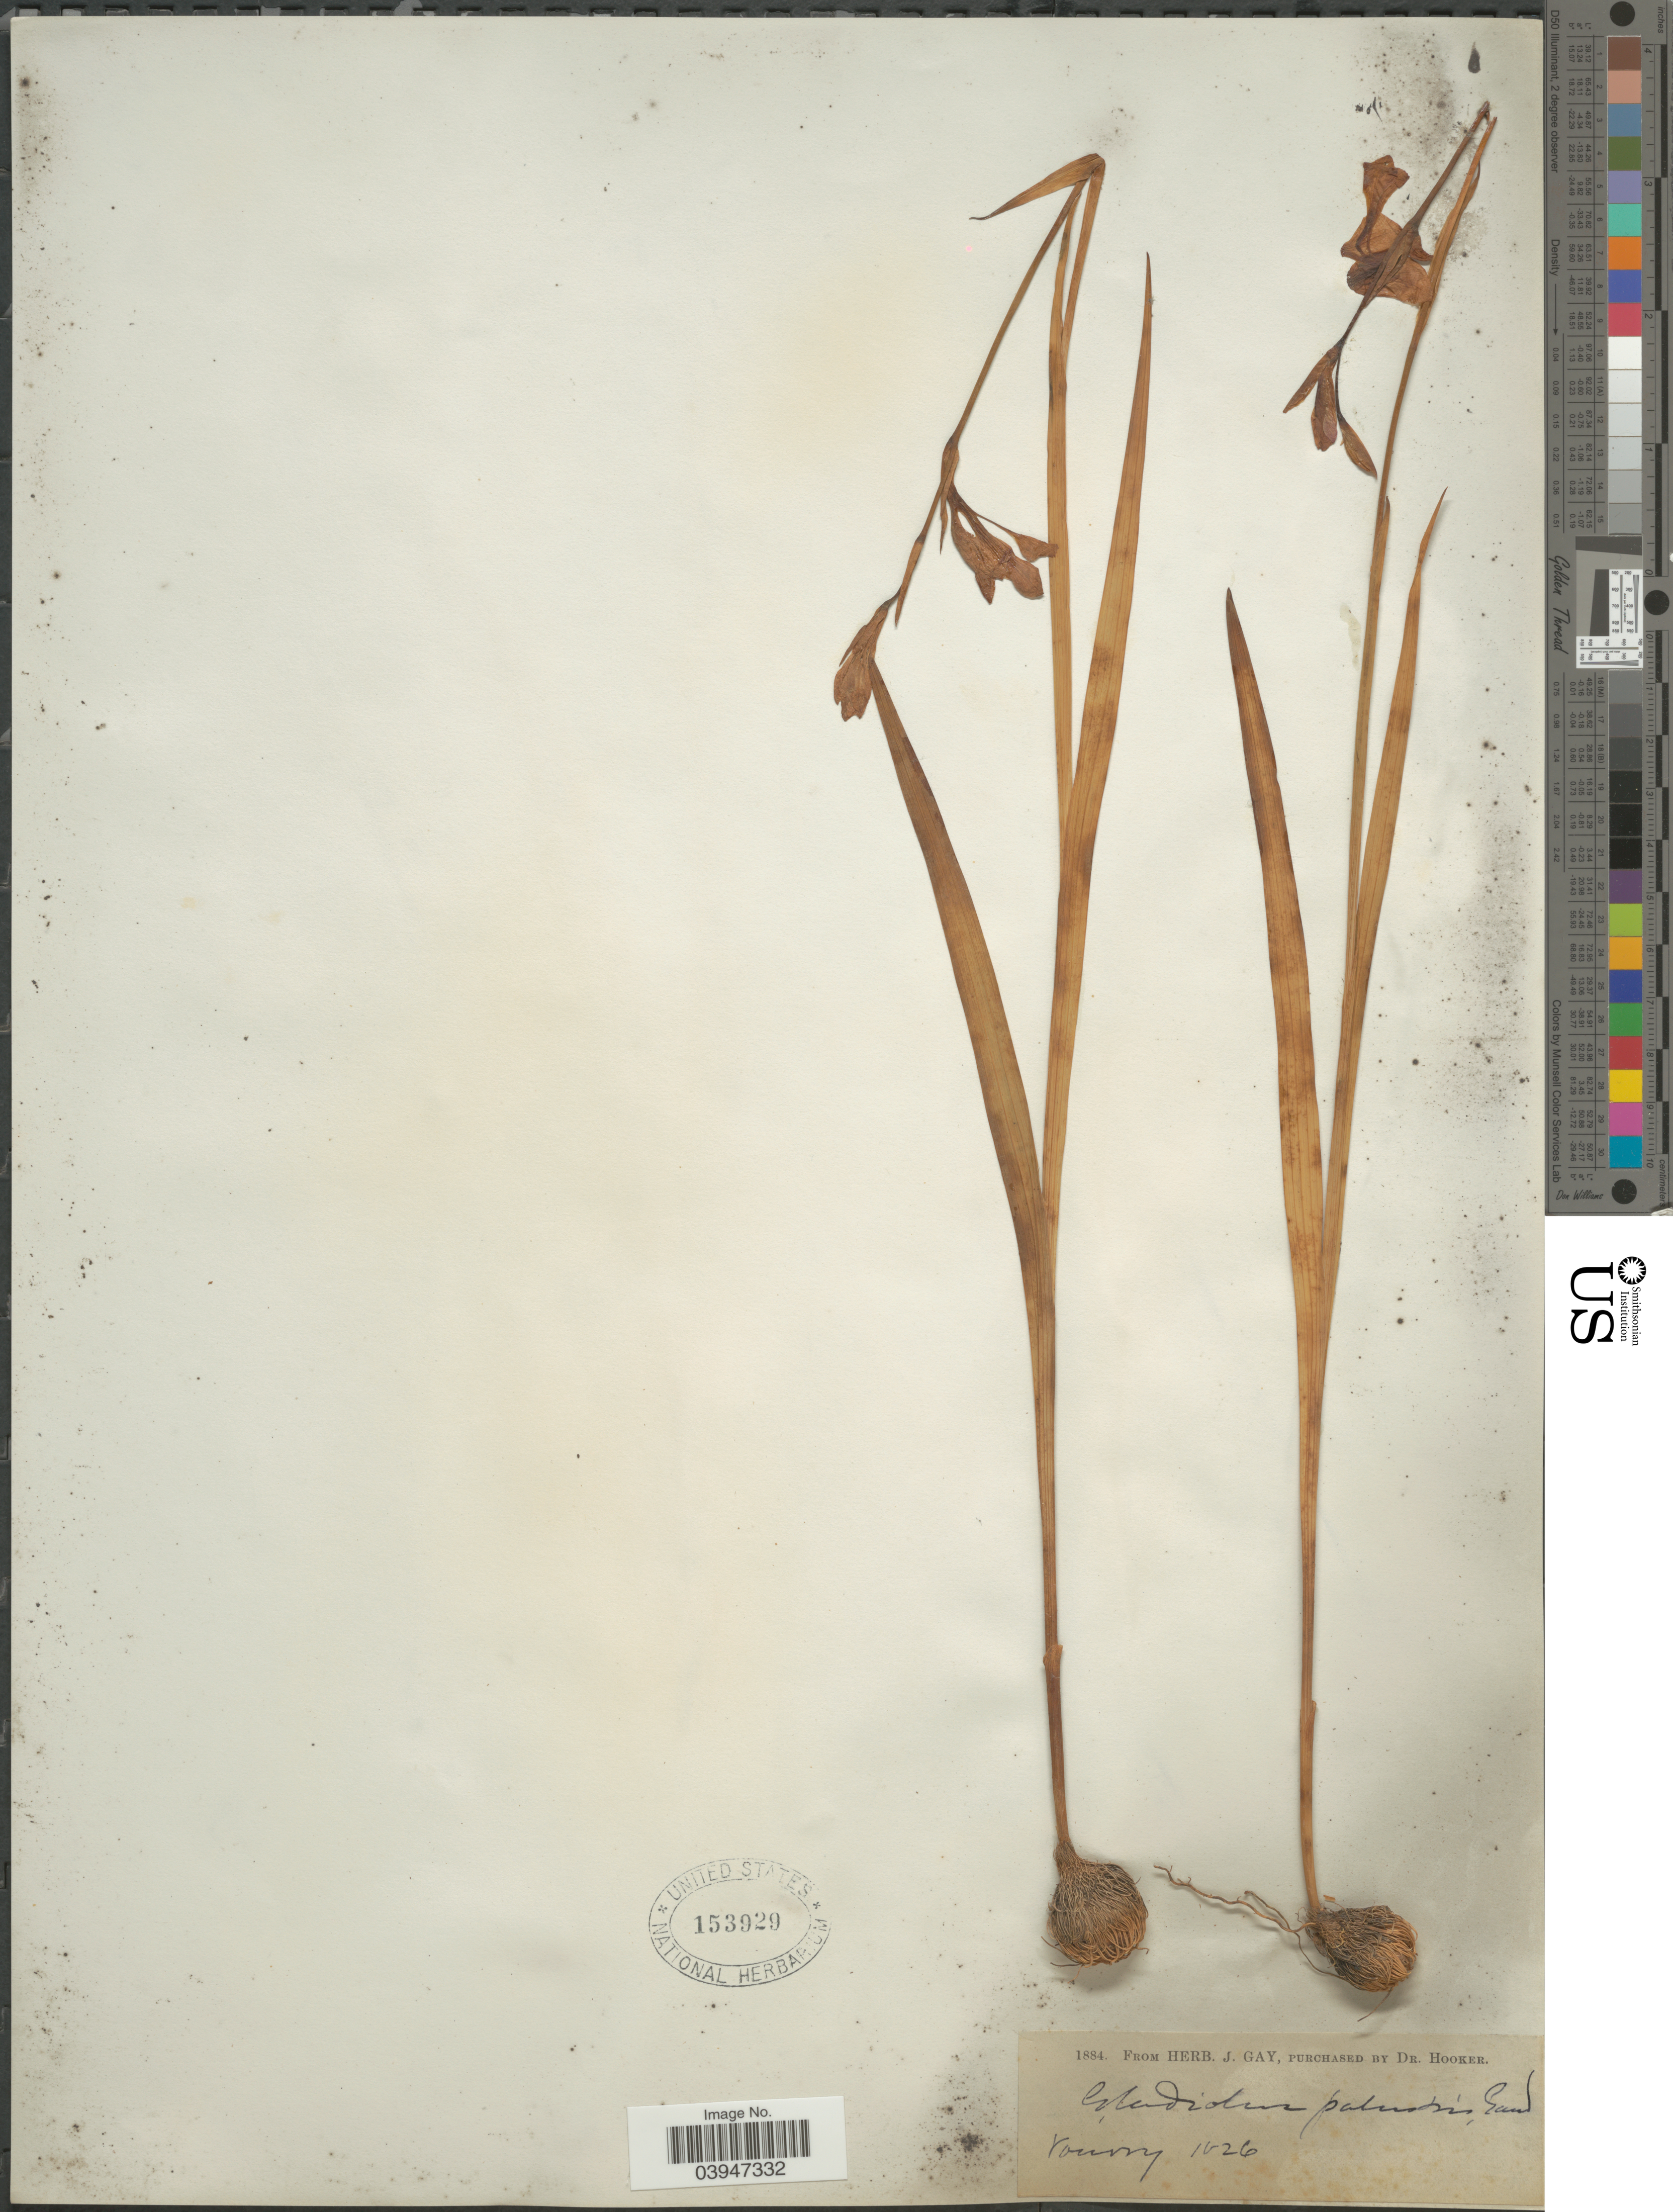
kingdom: Plantae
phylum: Tracheophyta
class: Liliopsida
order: Asparagales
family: Iridaceae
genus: Gladiolus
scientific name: Gladiolus palustris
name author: Gaudin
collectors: -. Young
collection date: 1826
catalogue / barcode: US 153929